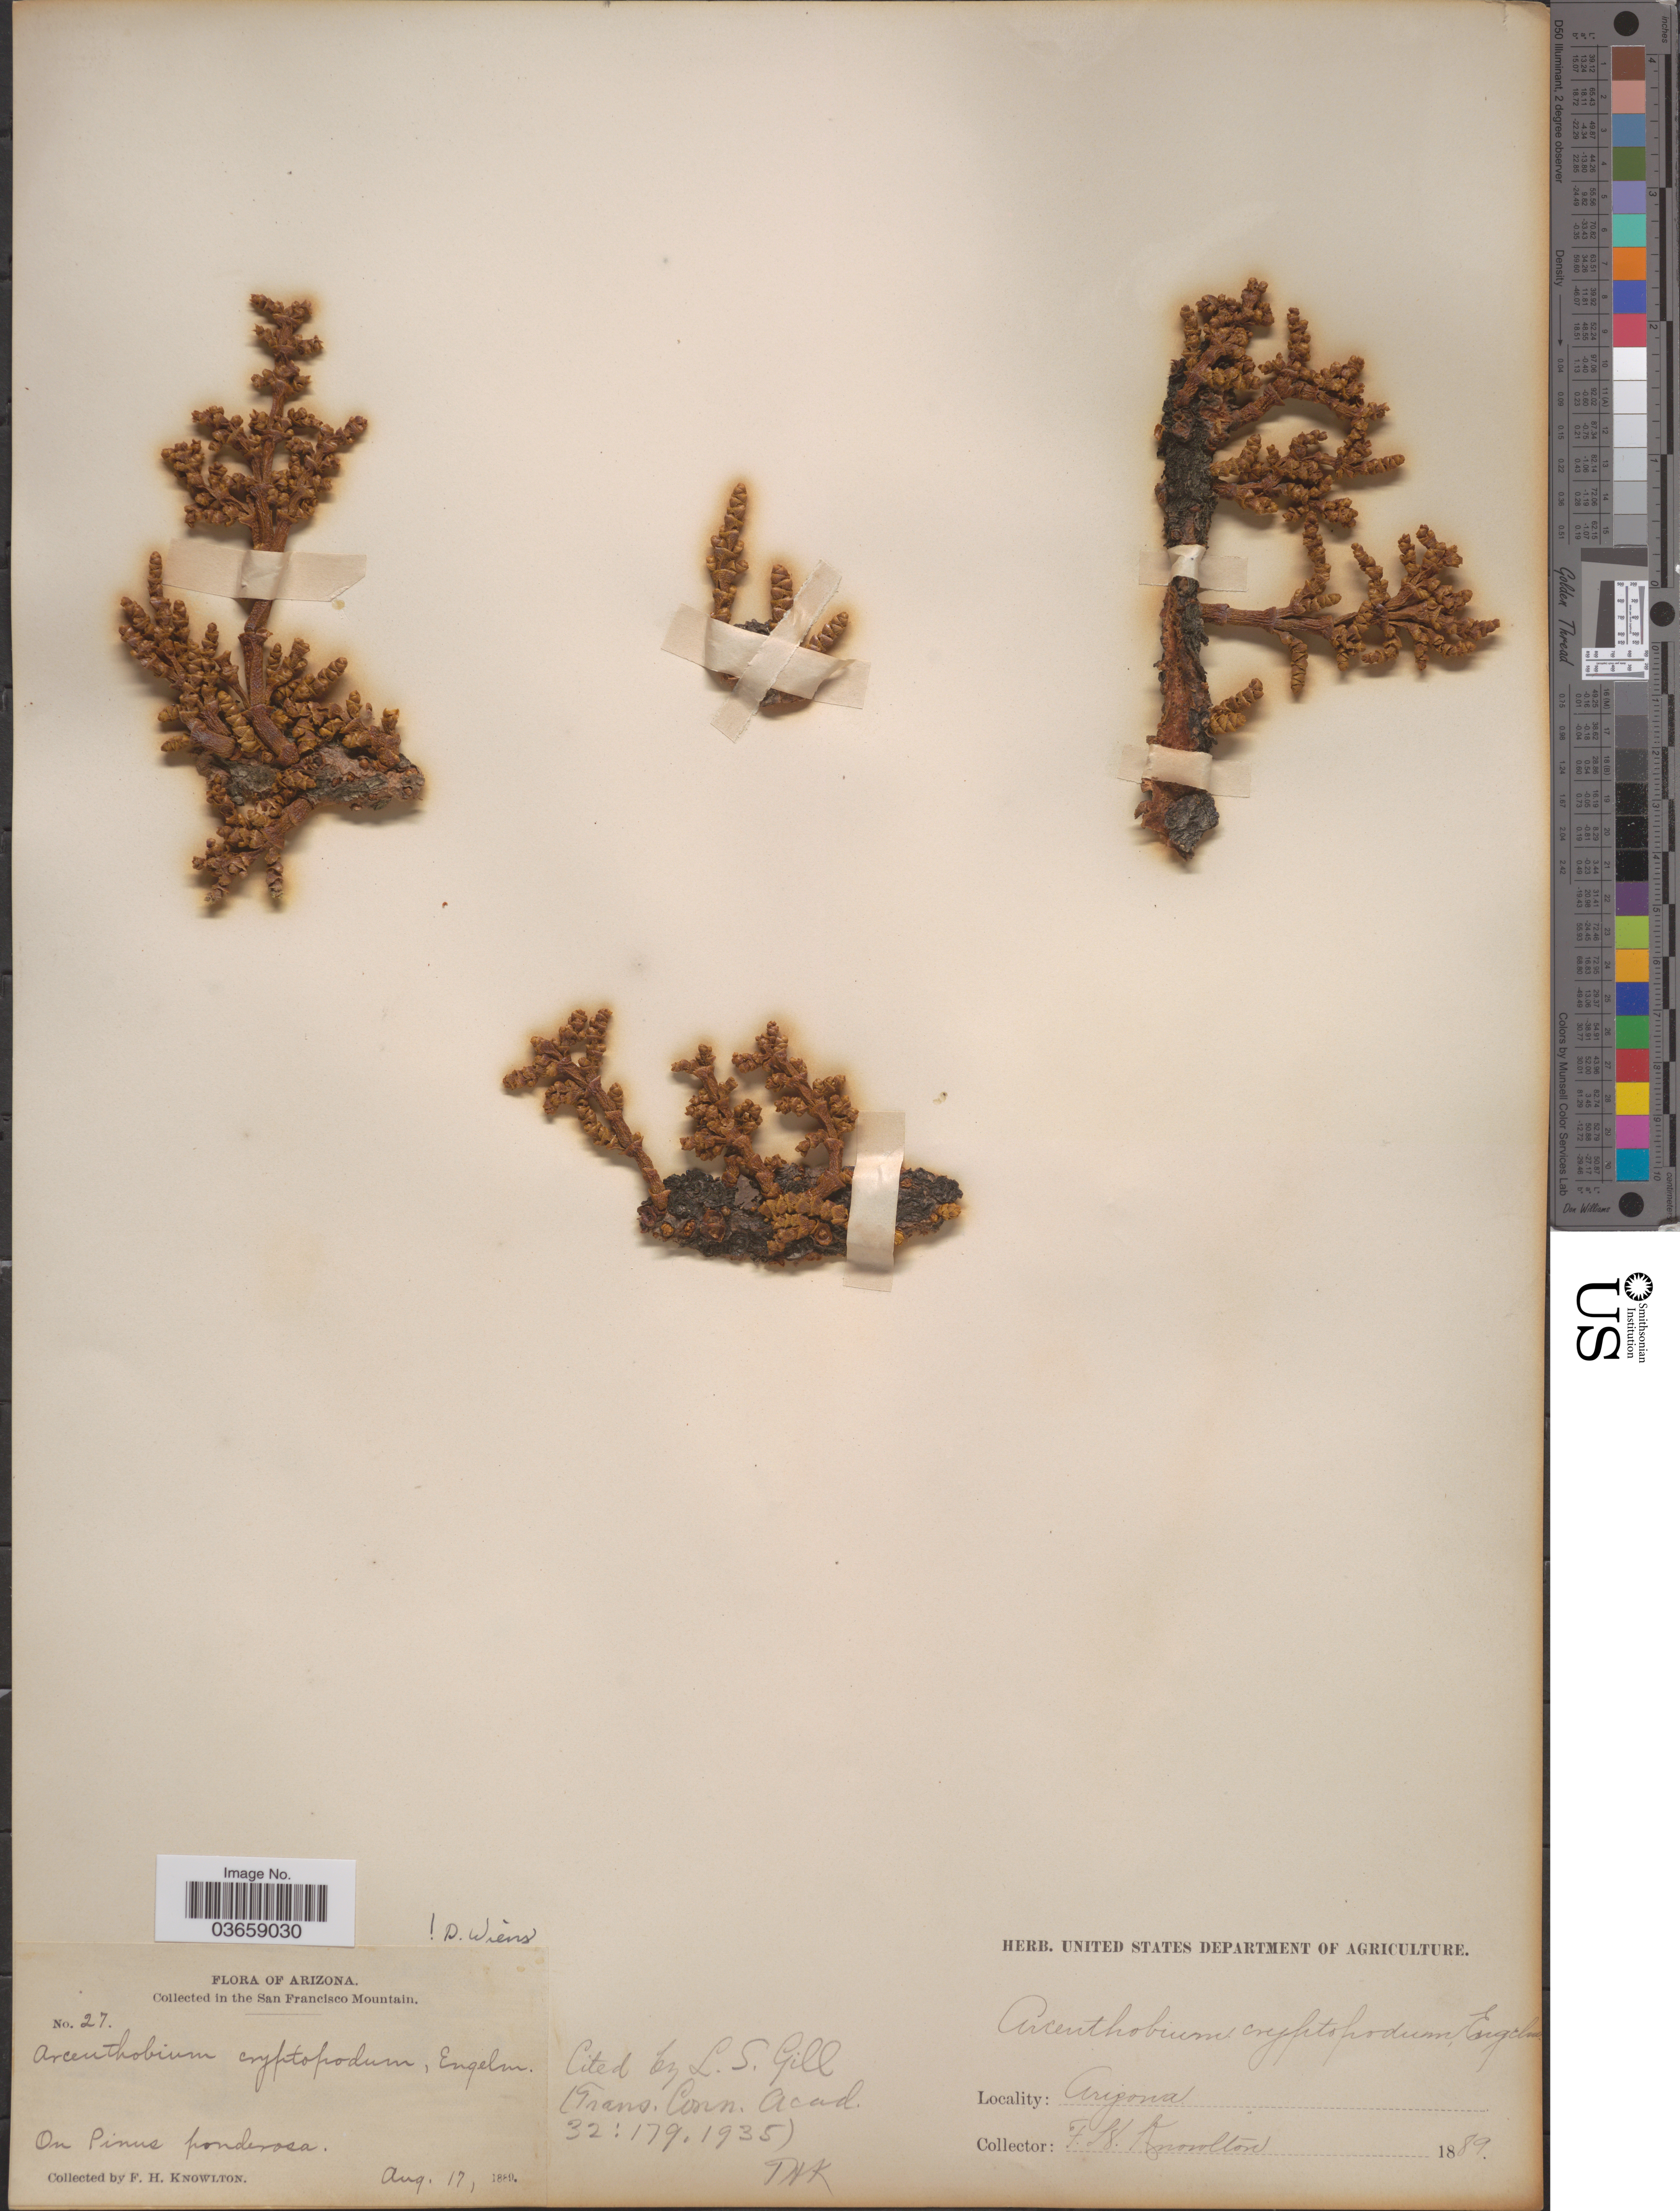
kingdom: Plantae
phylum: Tracheophyta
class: Magnoliopsida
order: Santalales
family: Viscaceae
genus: Arceuthobium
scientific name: Arceuthobium vaginatum f. cryptopodum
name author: (Engelm.) L.S. Gill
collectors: F. H. Knowlton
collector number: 27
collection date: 1889-08-17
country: United States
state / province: Arizona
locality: In the San Francisco Mountain.